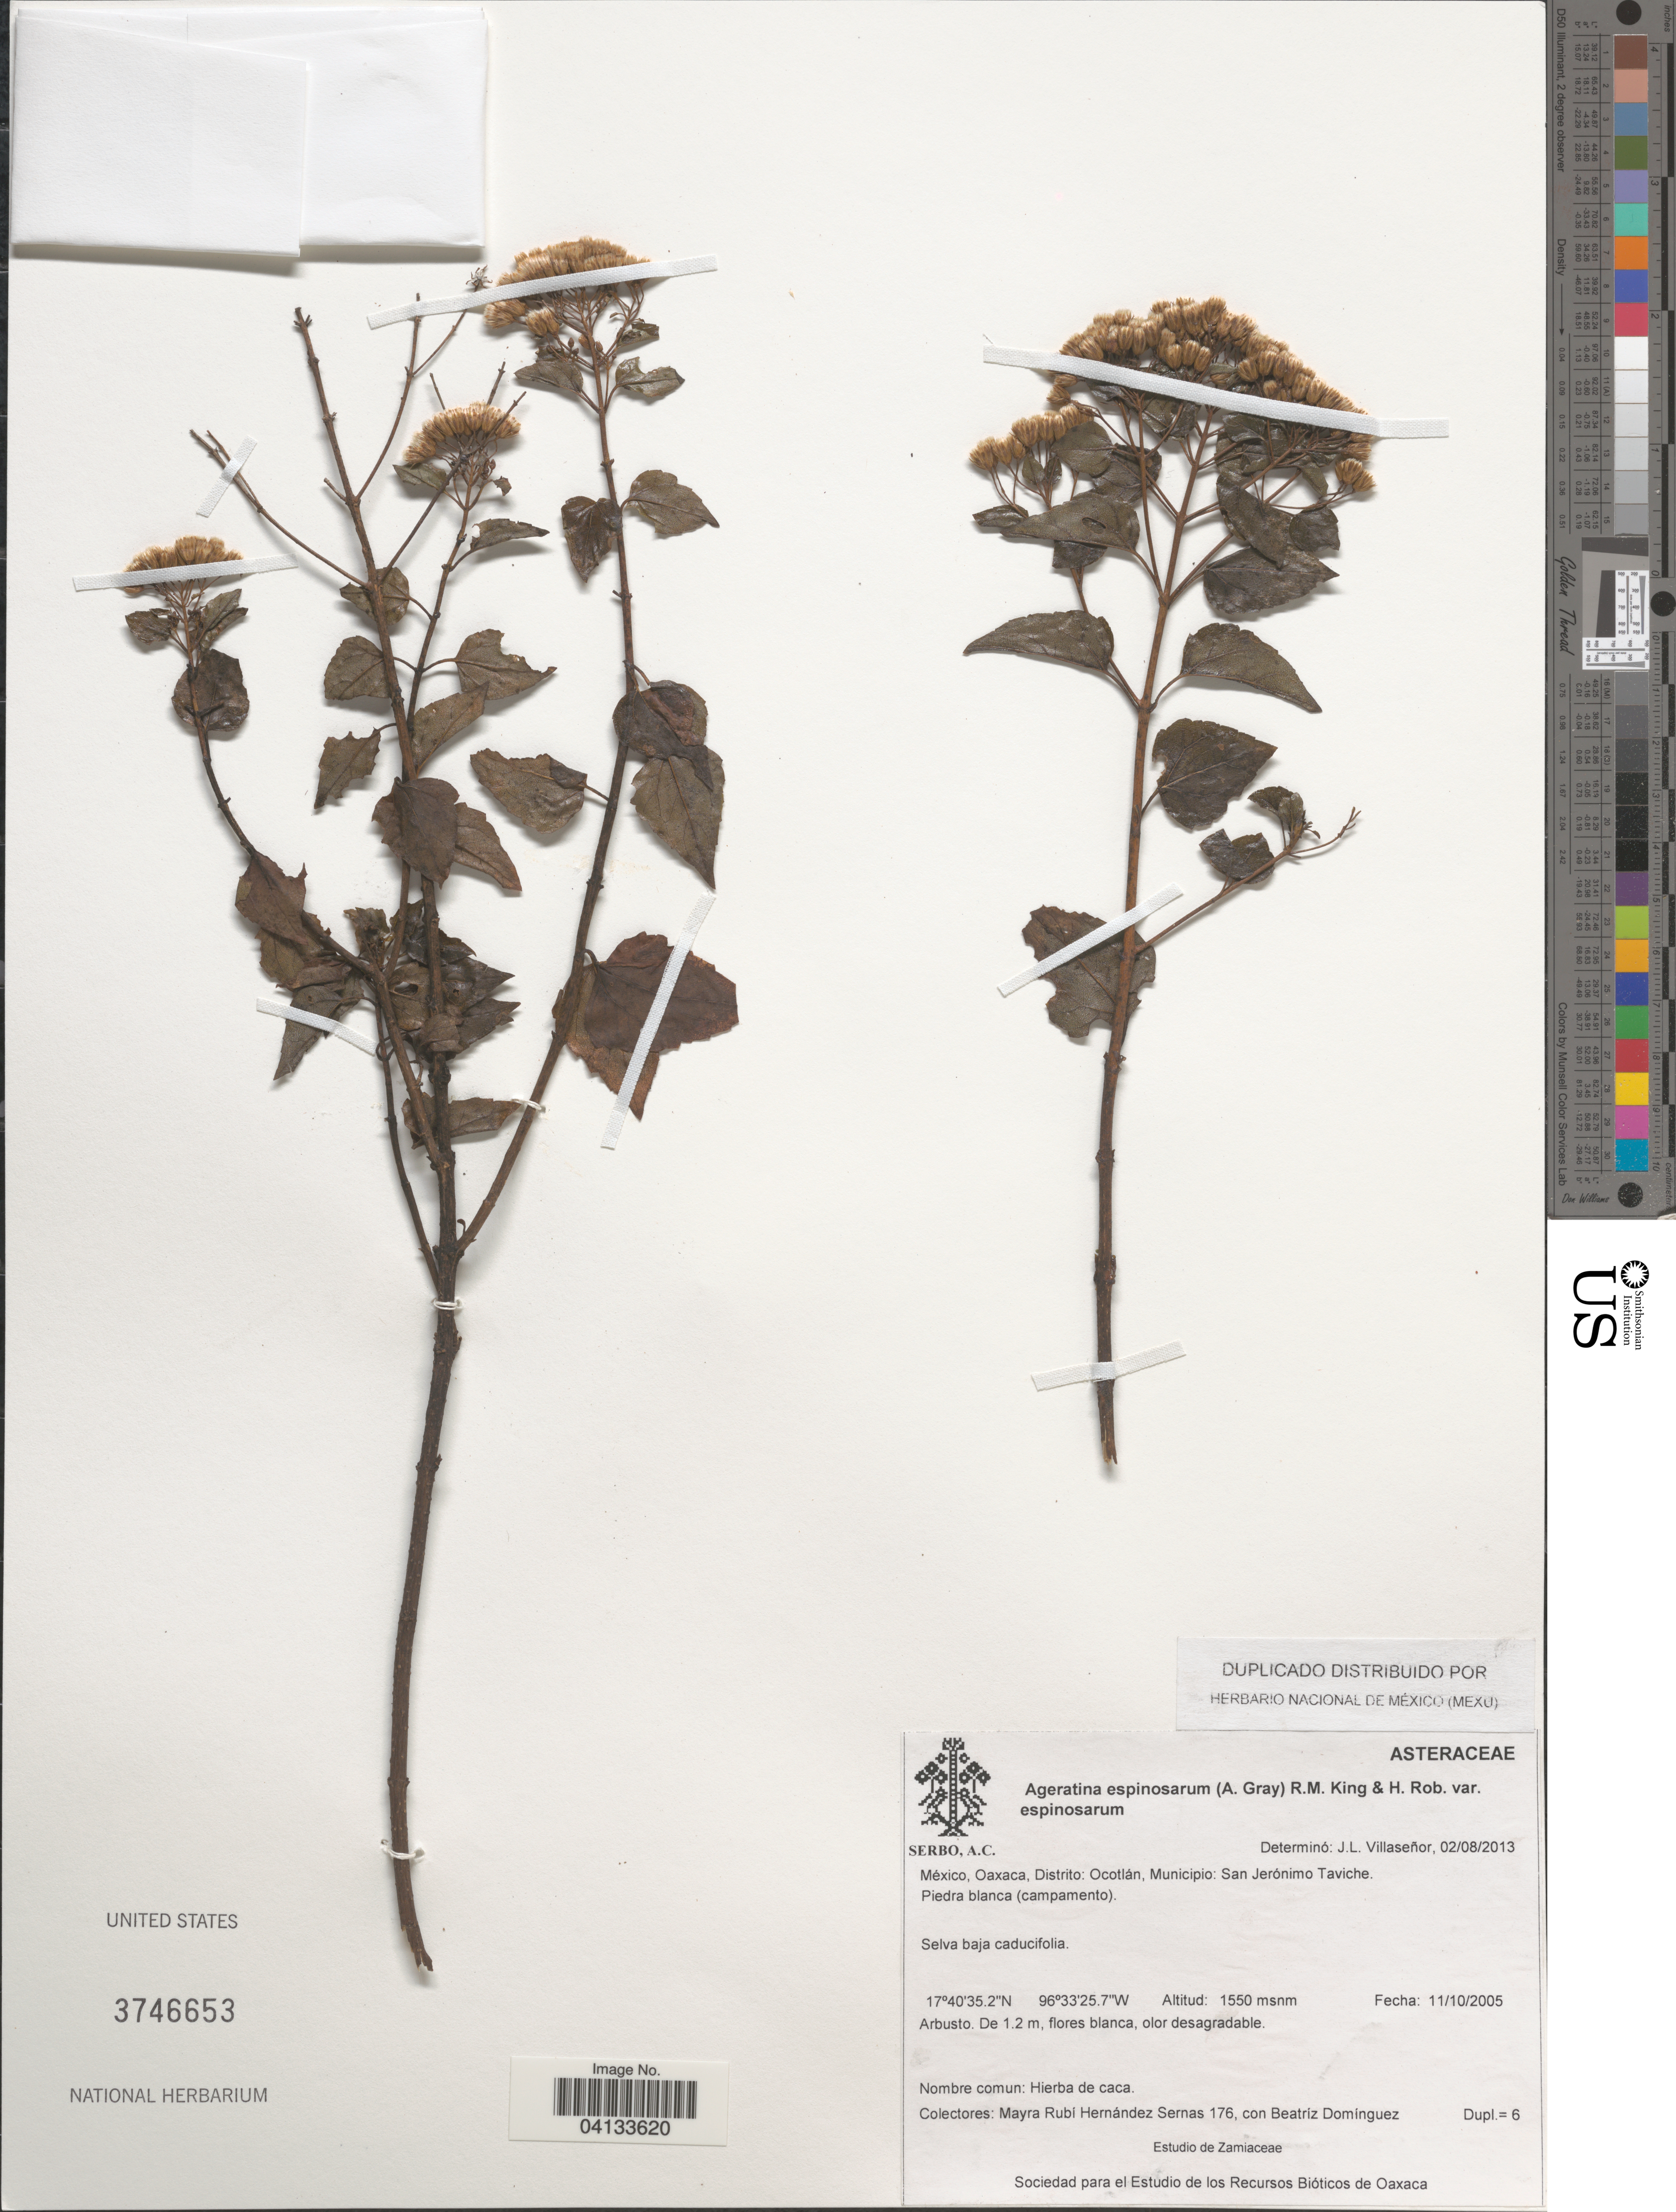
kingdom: Plantae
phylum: Tracheophyta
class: Magnoliopsida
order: Asterales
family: Asteraceae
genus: Ageratina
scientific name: Ageratina espinosarum var. espinosarum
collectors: M. Hernandez & B. Domínguez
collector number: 176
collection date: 2005-10-11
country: Mexico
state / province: Oaxaca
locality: Distrito: Ocotlán, Municipio: San Jerónimo Taviche. Piedra blanca (campamento).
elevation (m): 1550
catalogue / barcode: US 3746653